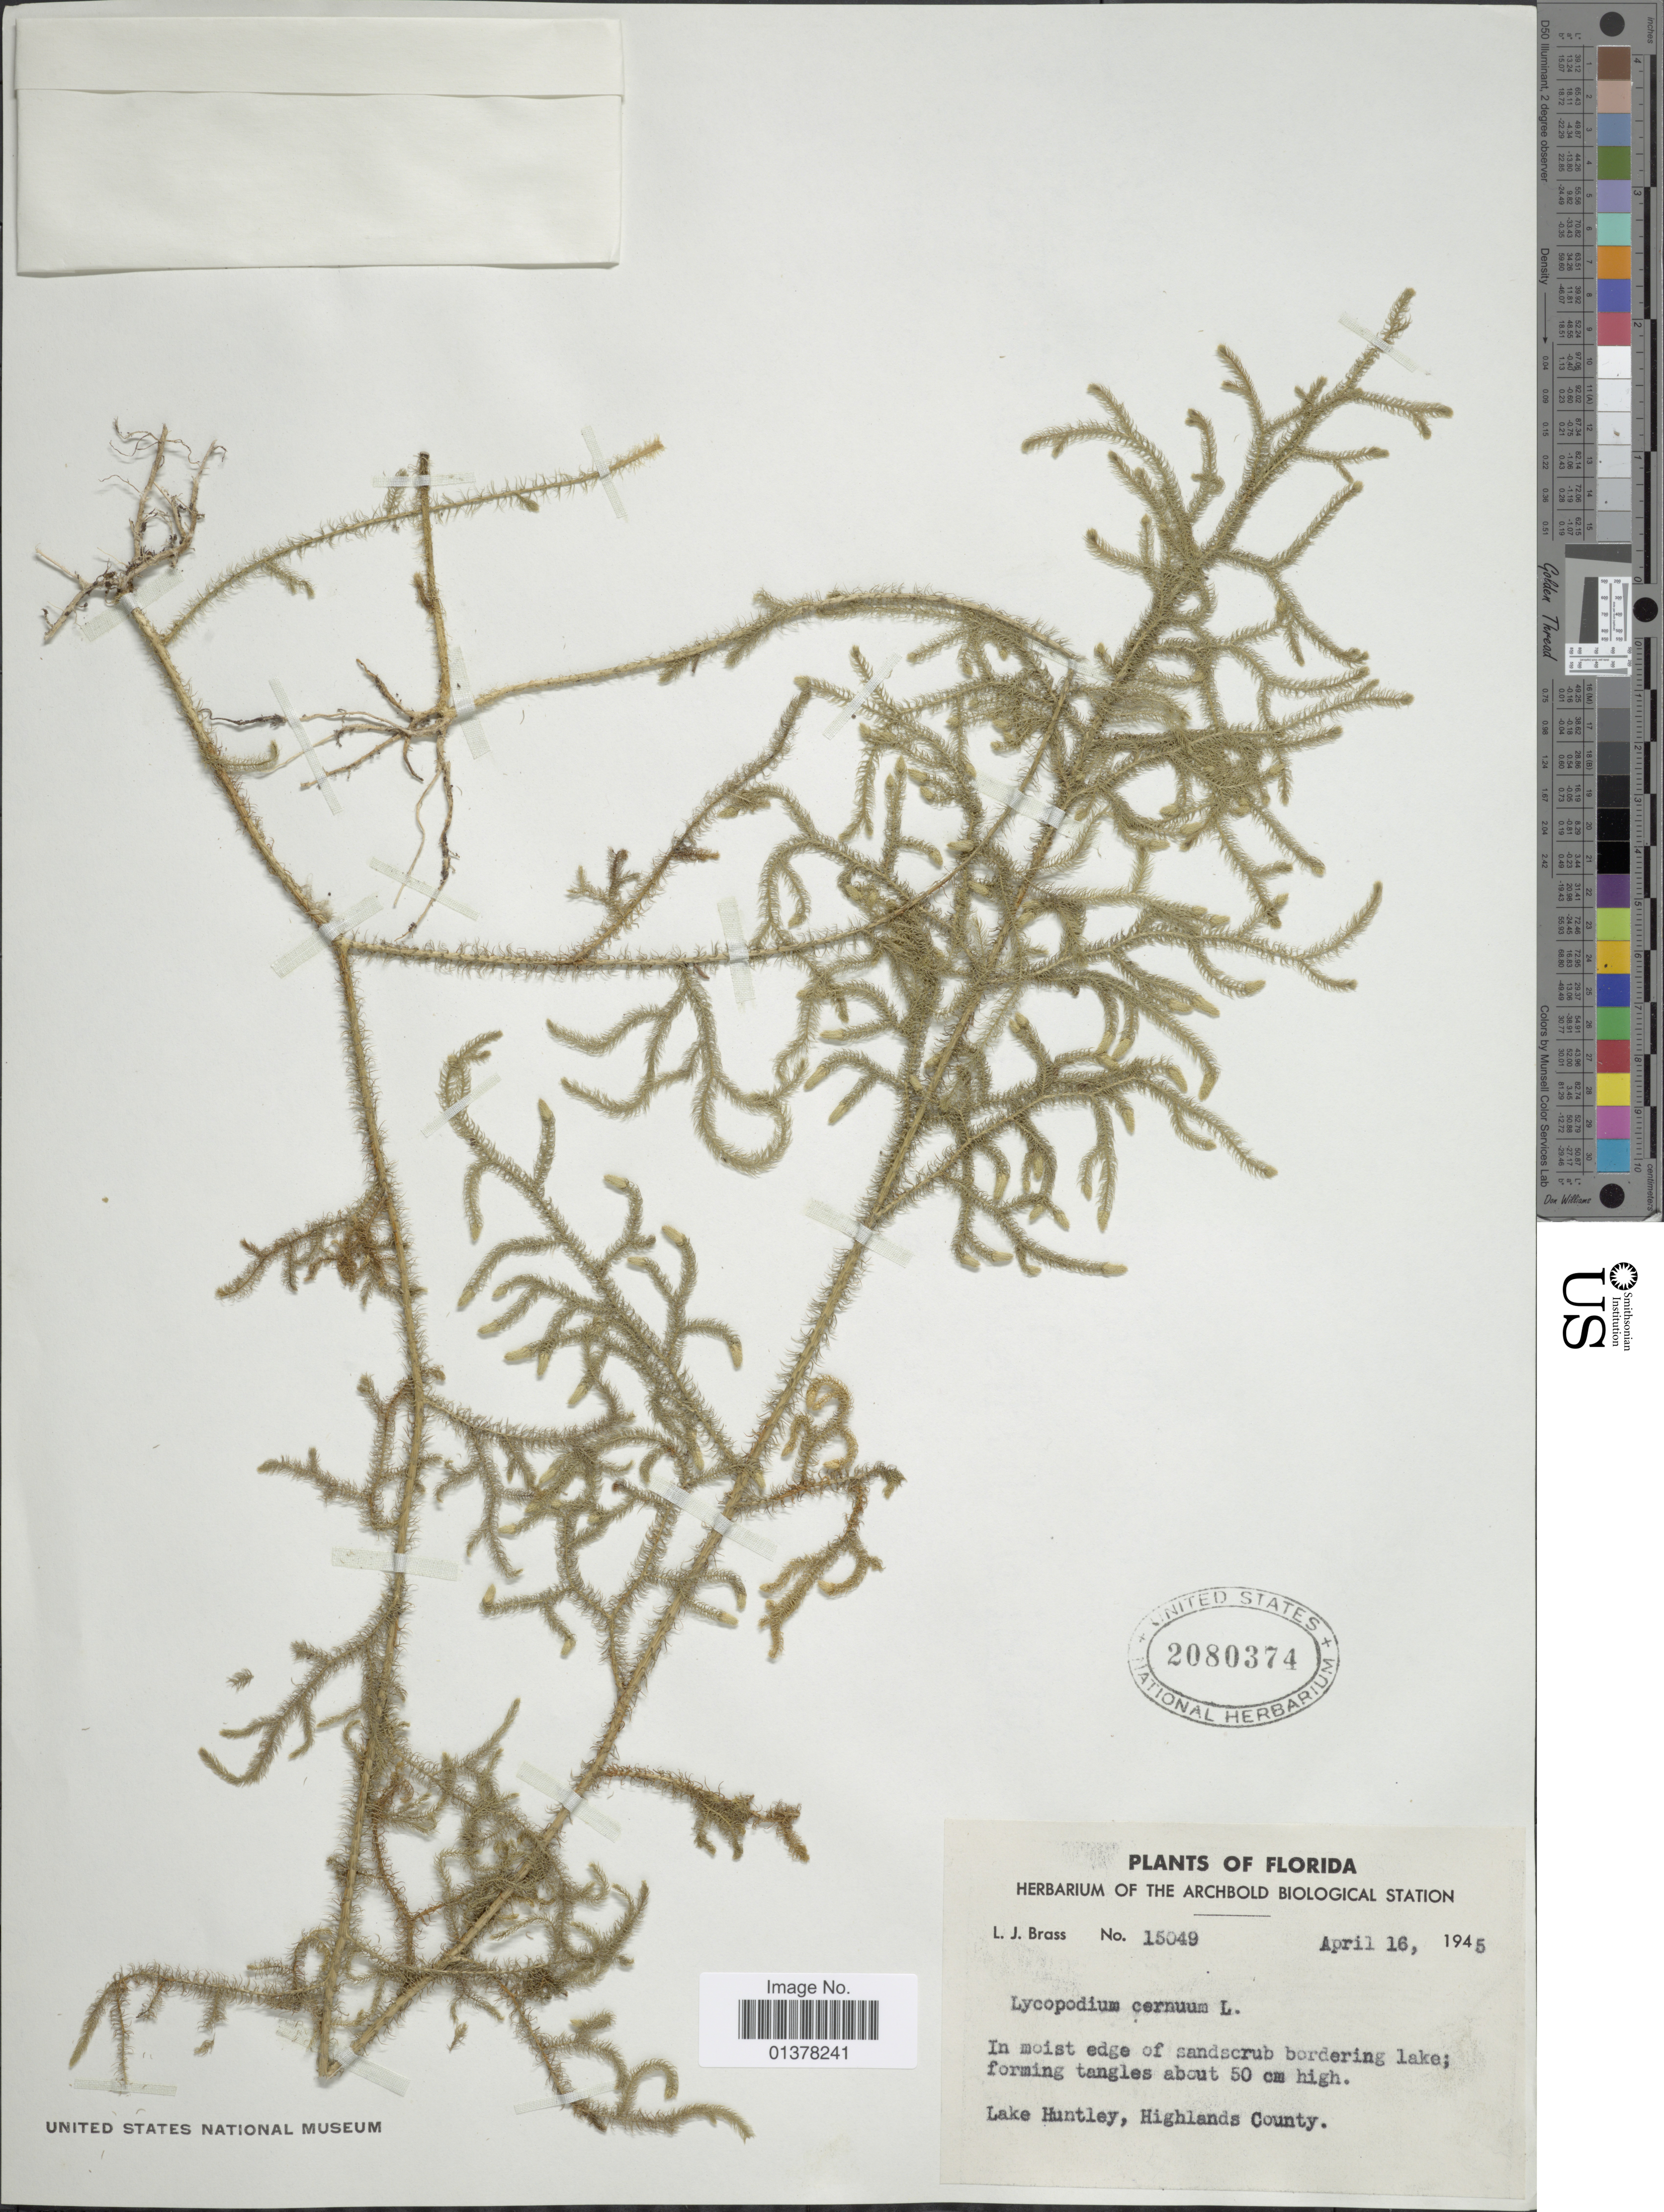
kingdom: Plantae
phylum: Tracheophyta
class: Lycopodiopsida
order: Lycopodiales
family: Lycopodiaceae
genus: Palhinhaea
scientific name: Palhinhaea cernua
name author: (L.) Vasc. & Franco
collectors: L. J. Brass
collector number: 15049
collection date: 1945-04-16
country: United States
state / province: Florida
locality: Lake Huntley, Highlands County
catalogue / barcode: US 2080374